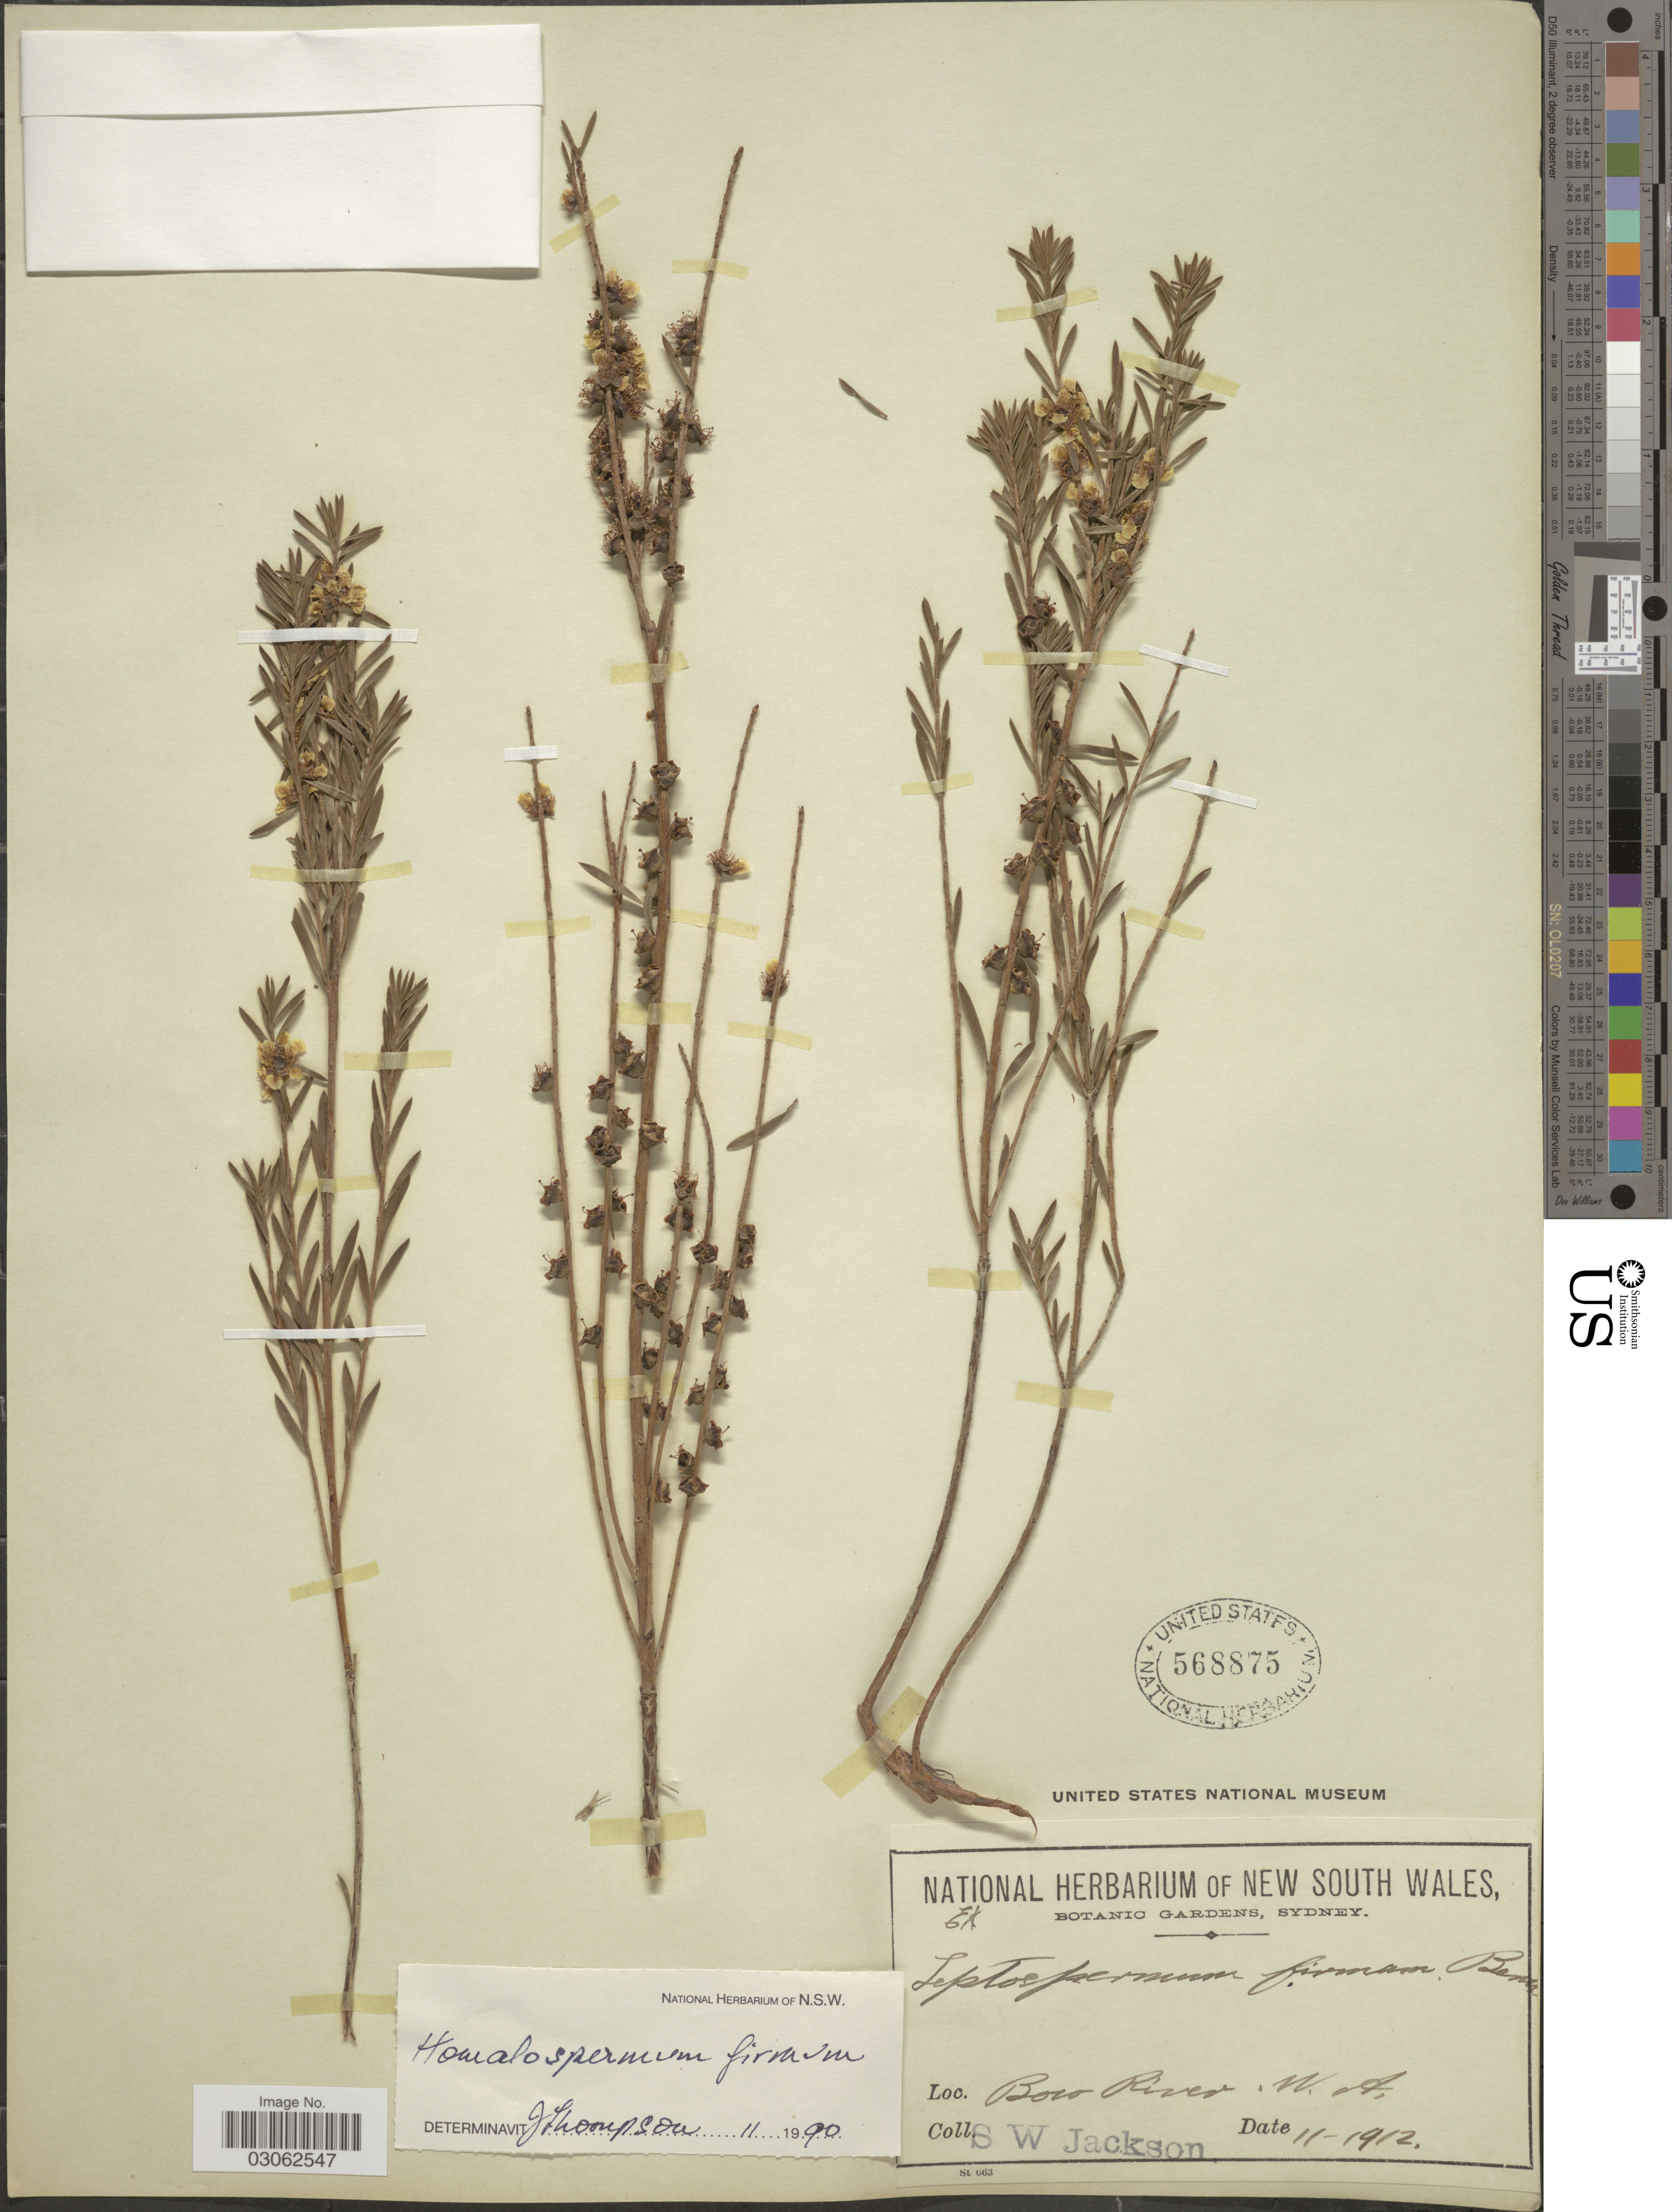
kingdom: Plantae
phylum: Tracheophyta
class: Magnoliopsida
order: Myrtales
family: Myrtaceae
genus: Homalospermum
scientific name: Homalospermum firmum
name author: Schauer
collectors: Jackson, S. W.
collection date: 1912-11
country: Australia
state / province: Western Australia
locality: Bow River. W. A.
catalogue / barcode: US 568875